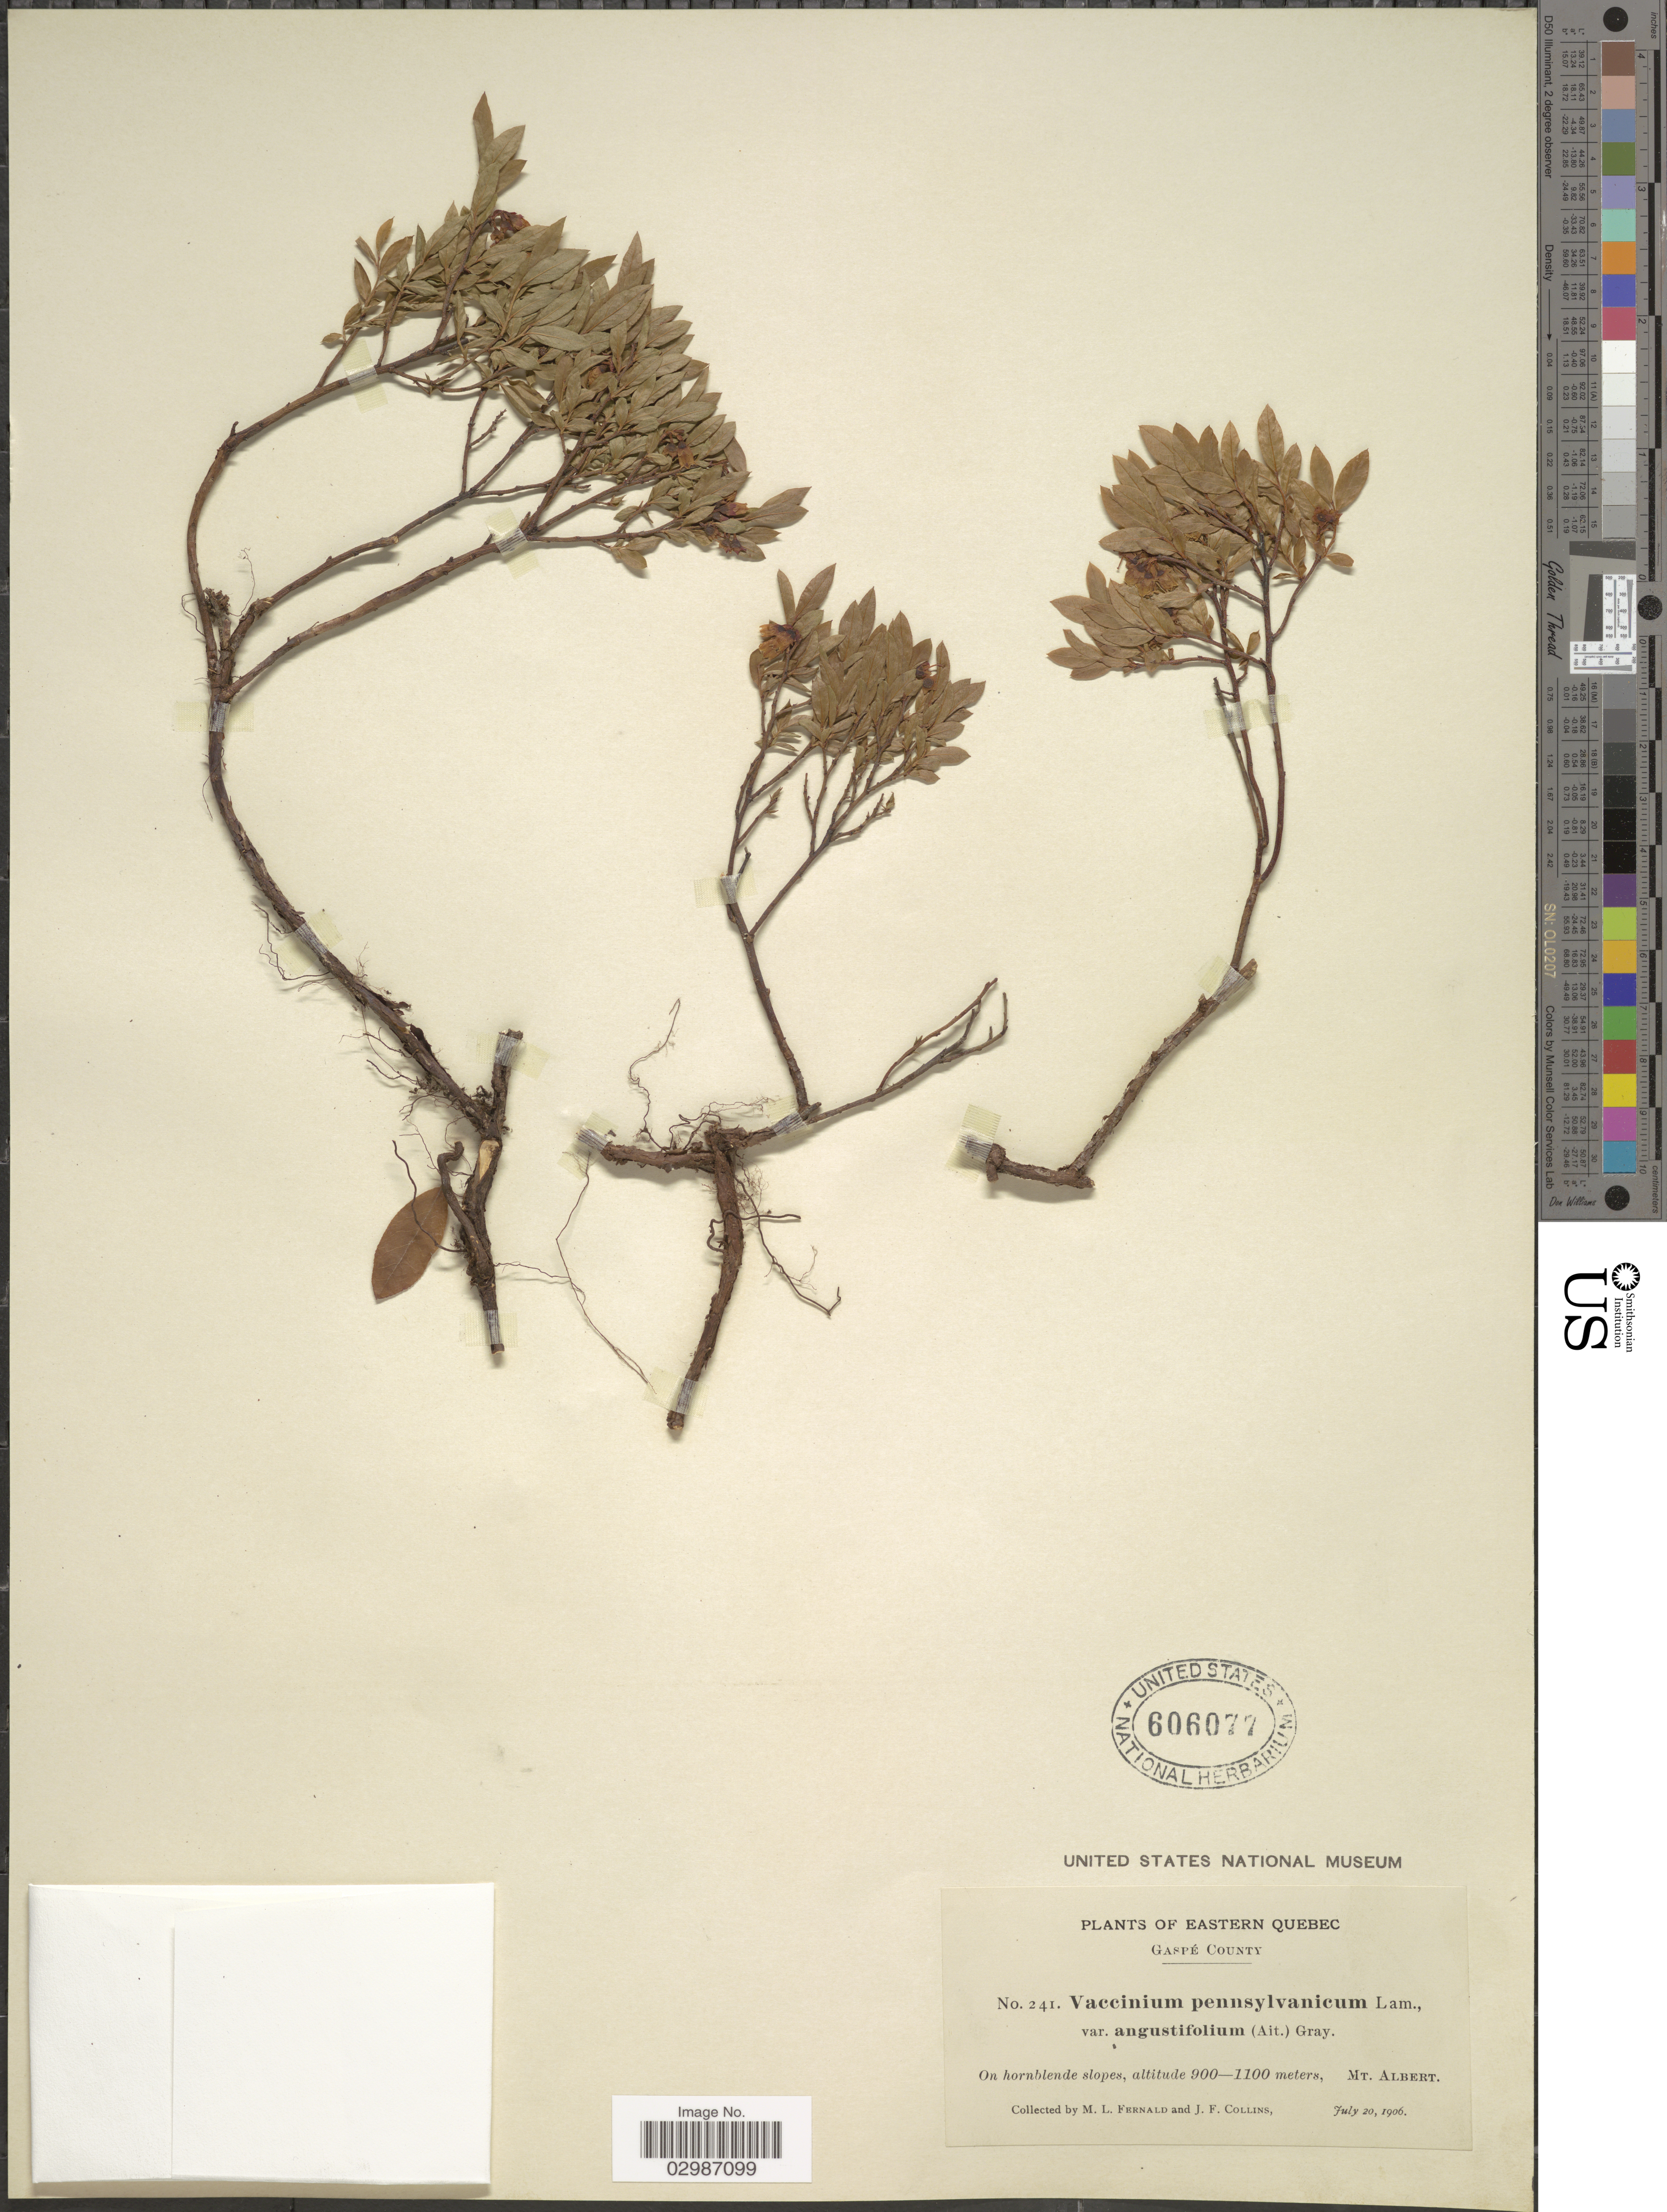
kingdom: Plantae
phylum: Tracheophyta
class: Magnoliopsida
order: Ericales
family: Ericaceae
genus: Vaccinium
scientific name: Vaccinium angustifolium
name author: Aiton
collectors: M. L. Fernald & J. Collins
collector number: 241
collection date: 1906-07-20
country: Canada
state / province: Quebec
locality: Eastern Quebec. Gaspé County. On hornblende slopes. Mt. Albert.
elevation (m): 900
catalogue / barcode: US 606077